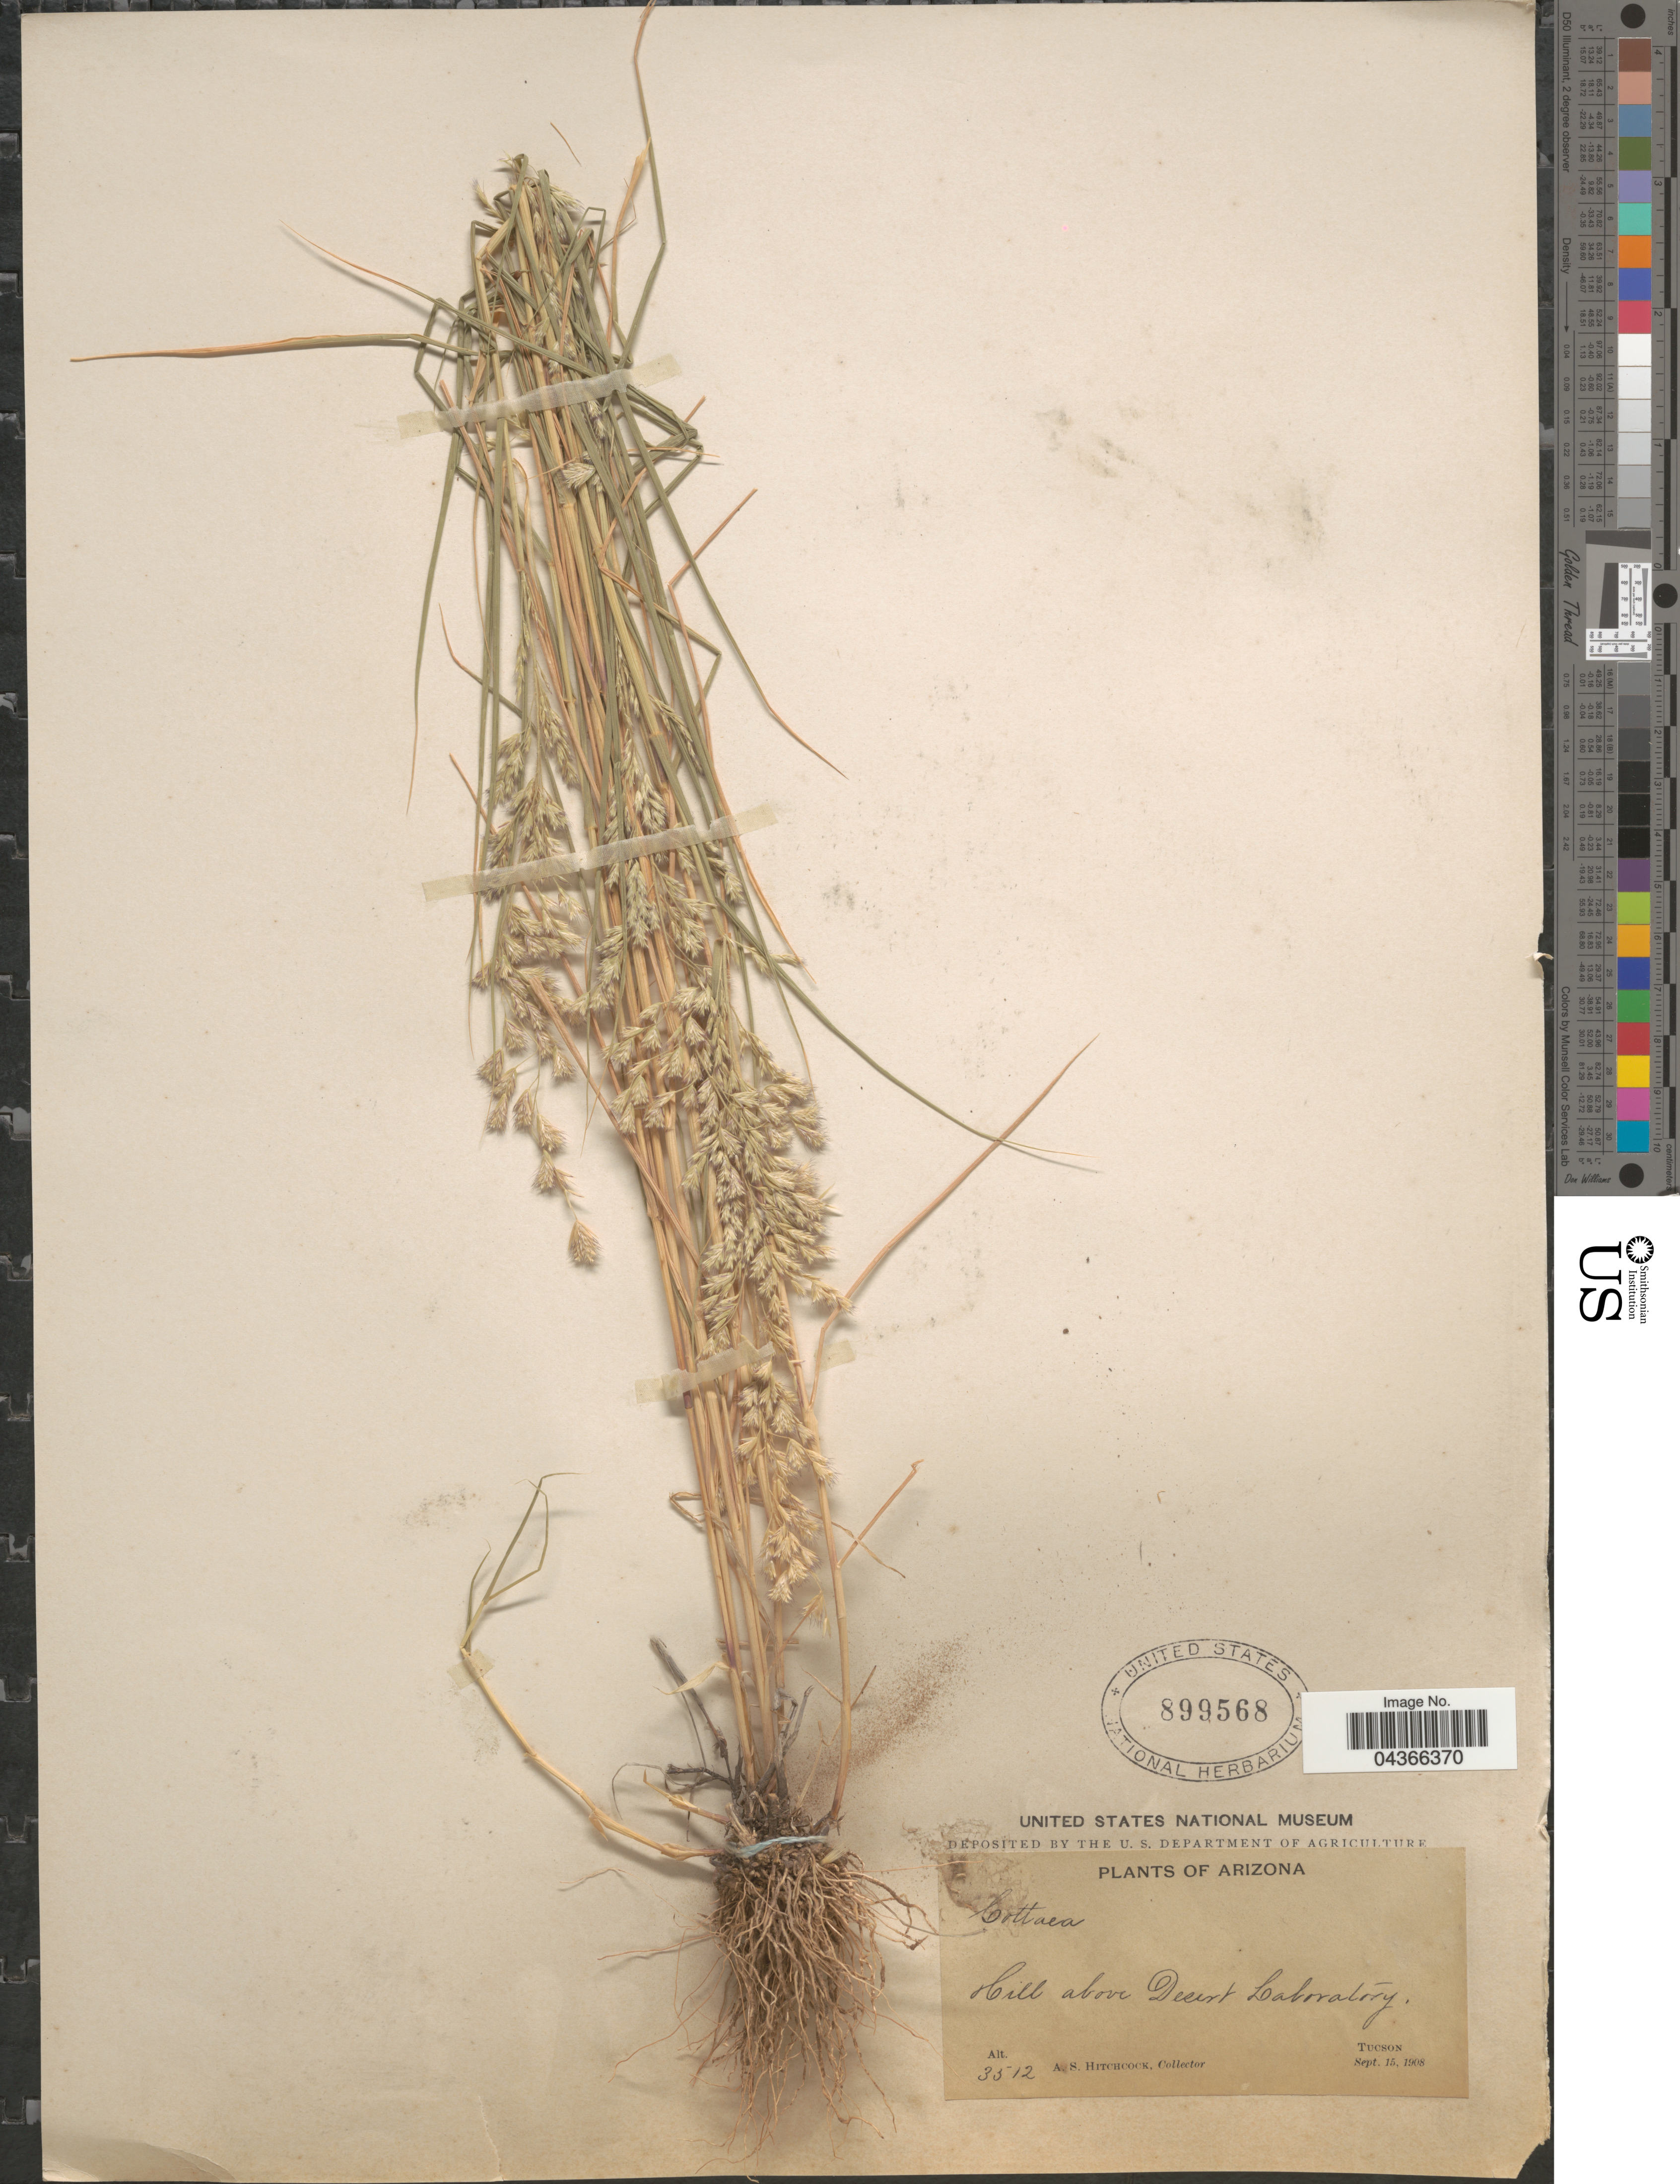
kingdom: Plantae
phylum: Tracheophyta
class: Liliopsida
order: Poales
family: Poaceae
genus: Cottea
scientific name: Cottea pappophoroides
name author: Kunth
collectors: A. S. Hitchcock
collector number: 3512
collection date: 1908-09-15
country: United States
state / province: Arizona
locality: Hill above Desert Laboratory. Tucson.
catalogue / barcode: US 899568